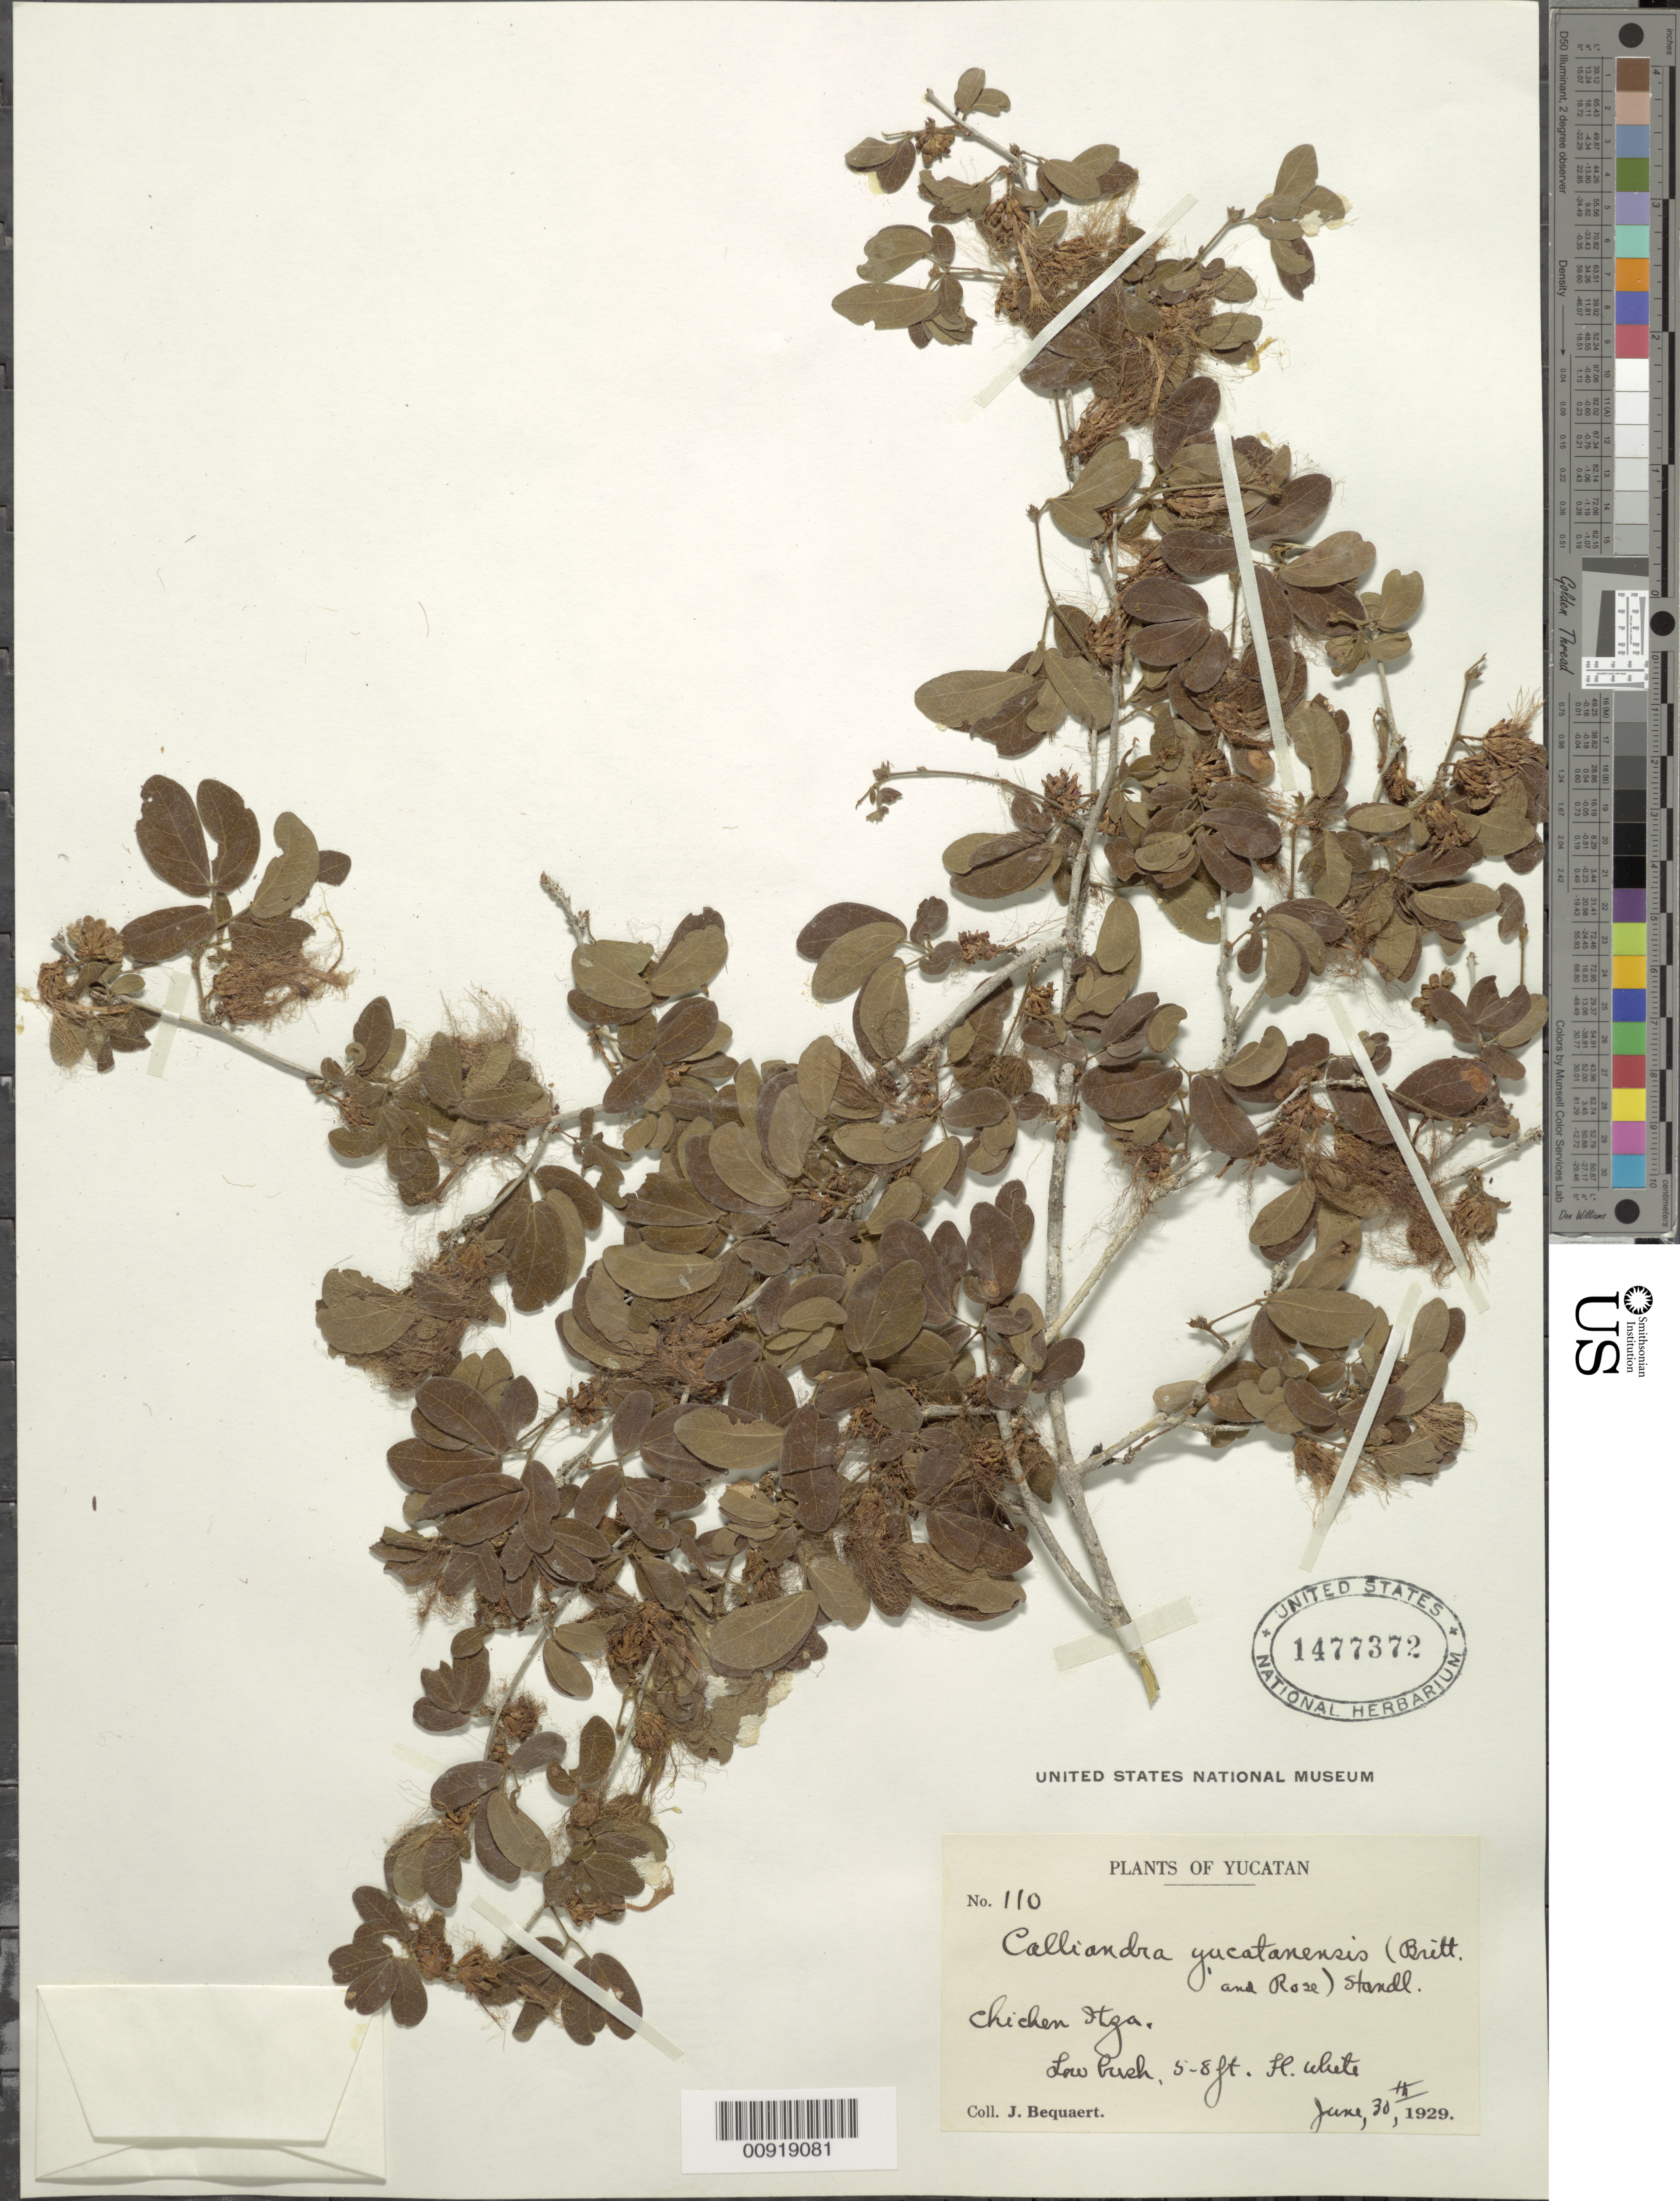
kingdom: Plantae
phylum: Tracheophyta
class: Magnoliopsida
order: Fabales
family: Fabaceae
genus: Calliandra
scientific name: Calliandra yucatanensis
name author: (Britton) Standl.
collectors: J. Bequaert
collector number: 110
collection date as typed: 30 Jun 1929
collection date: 1929-06-30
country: Mexico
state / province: Yucatán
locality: Yucatán: Chichen Itza.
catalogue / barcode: US 1477372